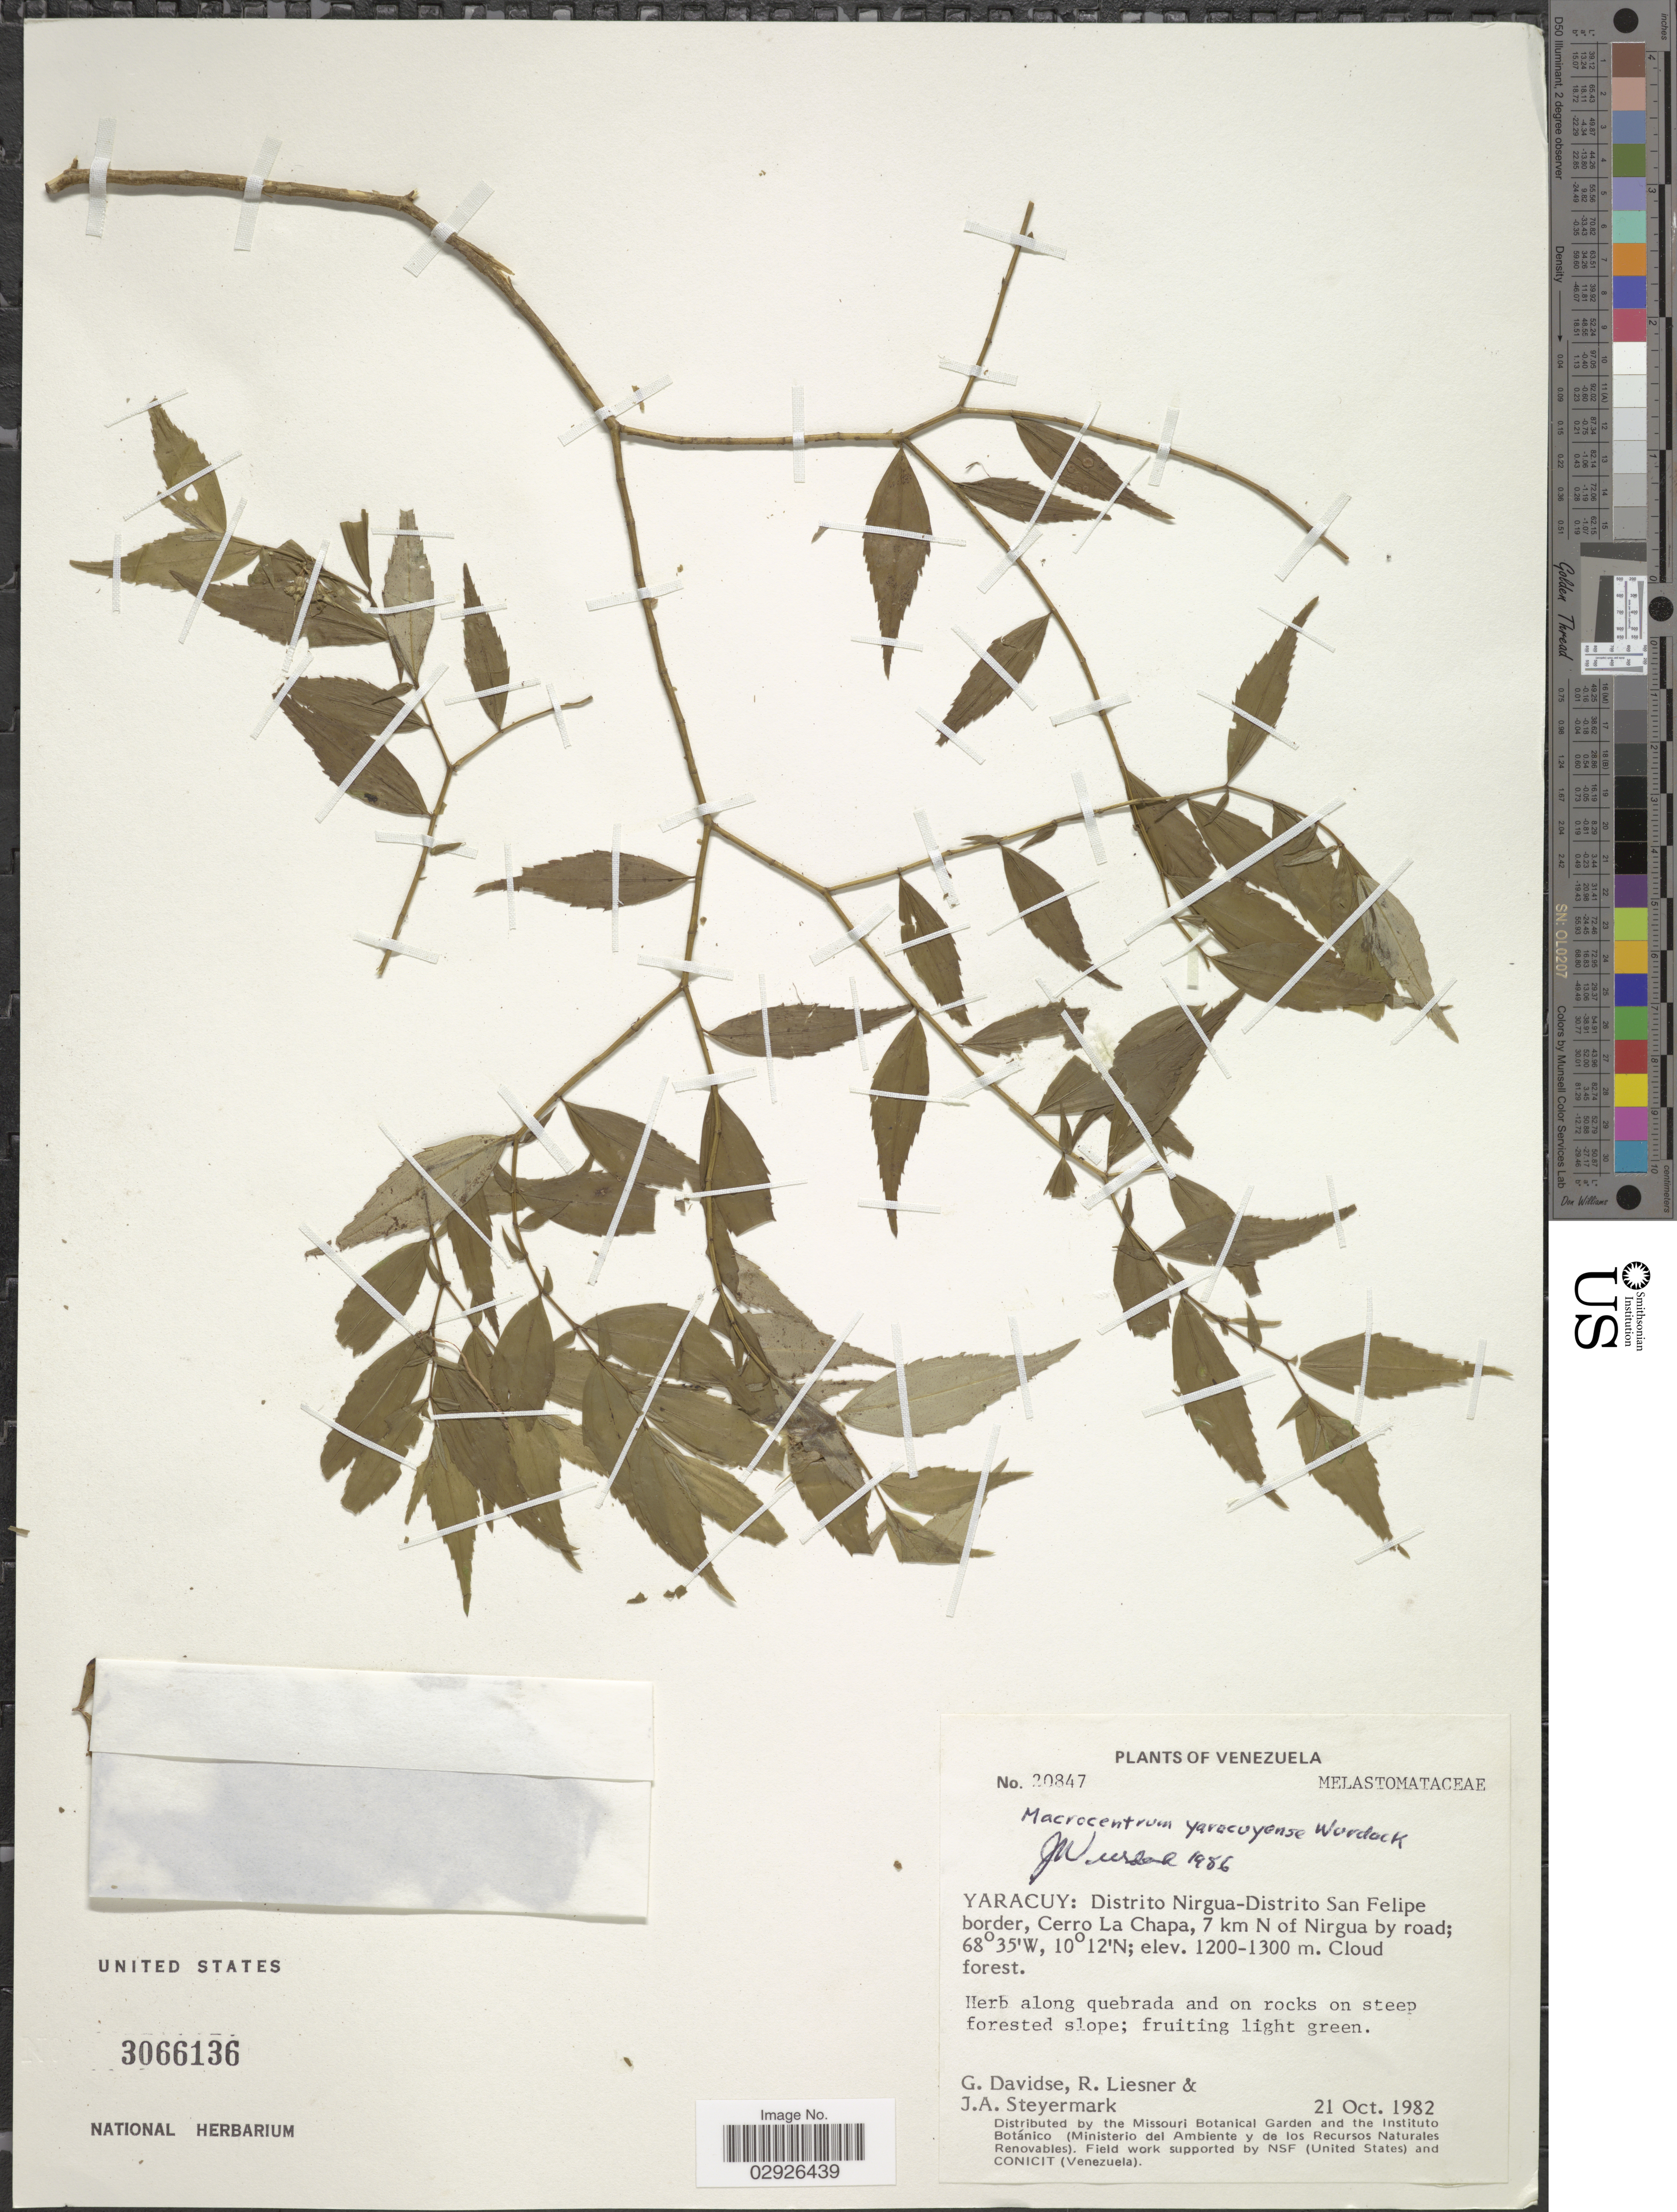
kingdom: Plantae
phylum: Tracheophyta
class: Magnoliopsida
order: Myrtales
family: Melastomataceae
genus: Macrocentrum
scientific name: Macrocentrum yaracuyense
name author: Wurdack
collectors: G. Davidse, R. L. Liesner & J. Steyermark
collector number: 20847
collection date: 1982-10-21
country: Venezuela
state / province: Yaracuy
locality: Distrito Nirgua-Distrito San Felipe border, Cerro La Chapa, 7 km N of Nirgua by road.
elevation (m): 1200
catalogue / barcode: US 3066136